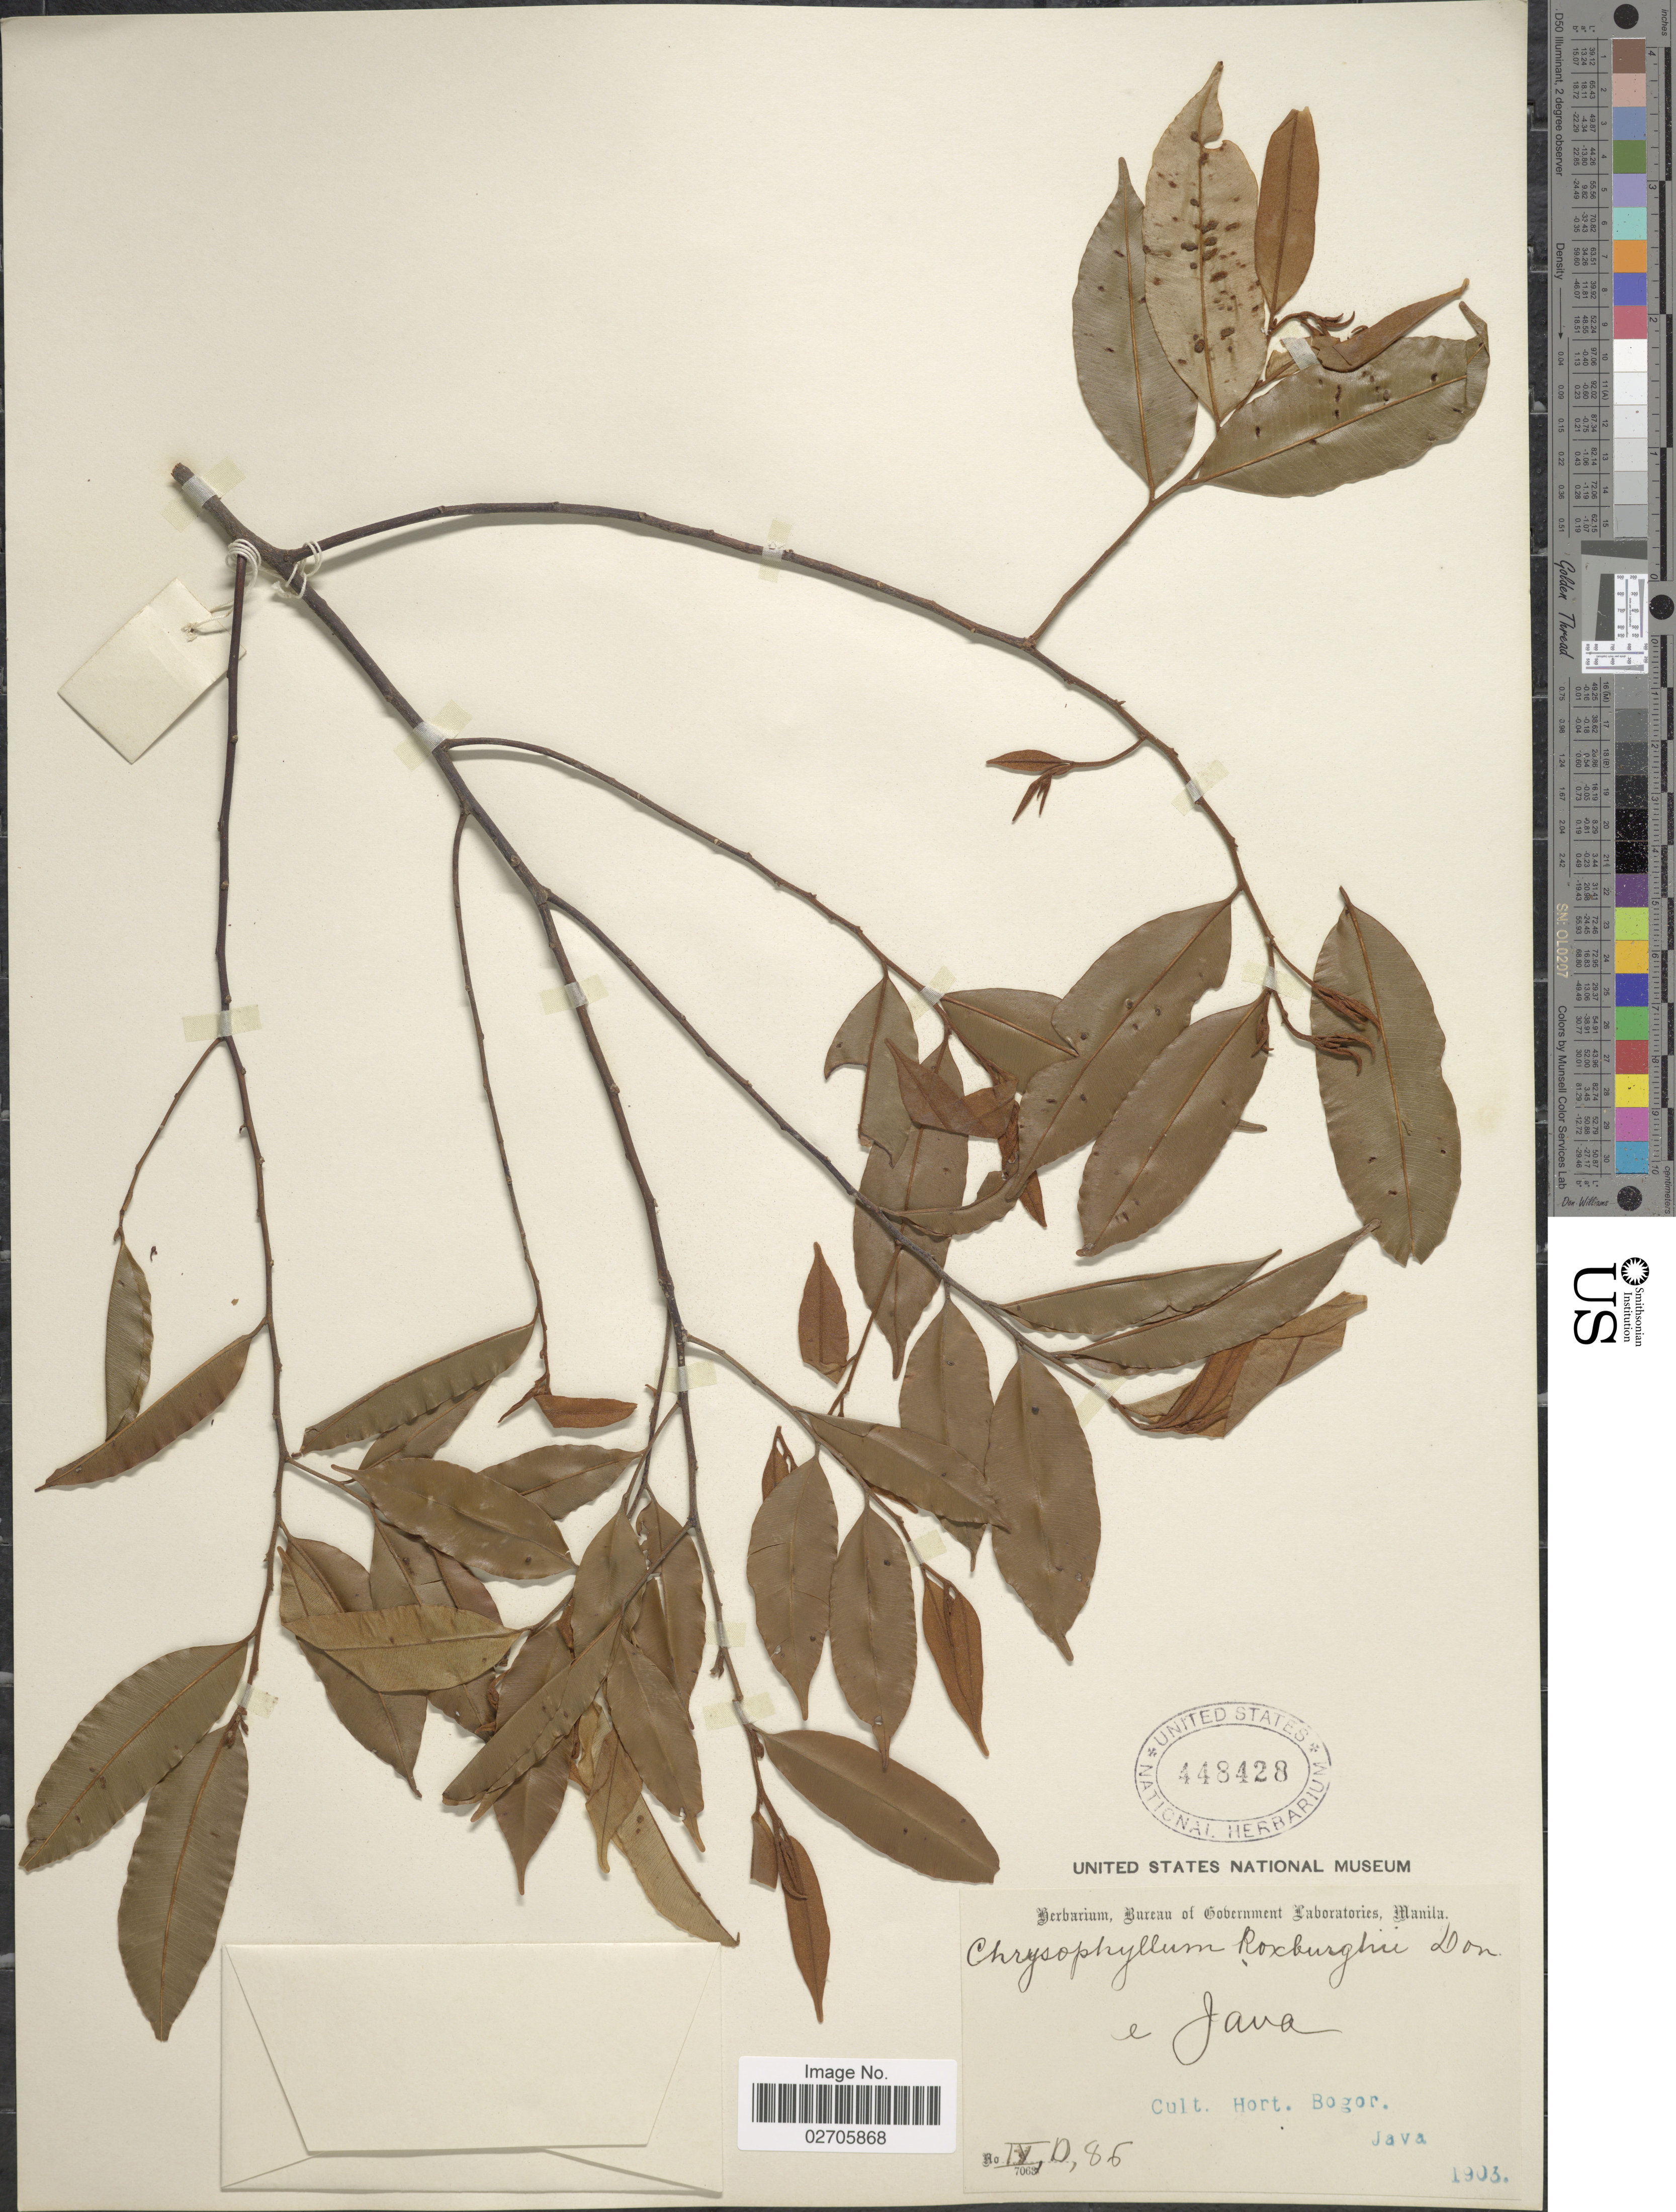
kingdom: Plantae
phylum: Tracheophyta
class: Magnoliopsida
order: Ericales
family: Sapotaceae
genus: Chrysophyllum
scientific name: Chrysophyllum lanceolatum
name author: (Blume) A. DC.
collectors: Ex herb. Bureau of Government Laboratories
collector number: IV,D,86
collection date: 1903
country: Indonesia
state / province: Java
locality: Cult. Hort. Bogor, Java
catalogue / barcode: US 448428